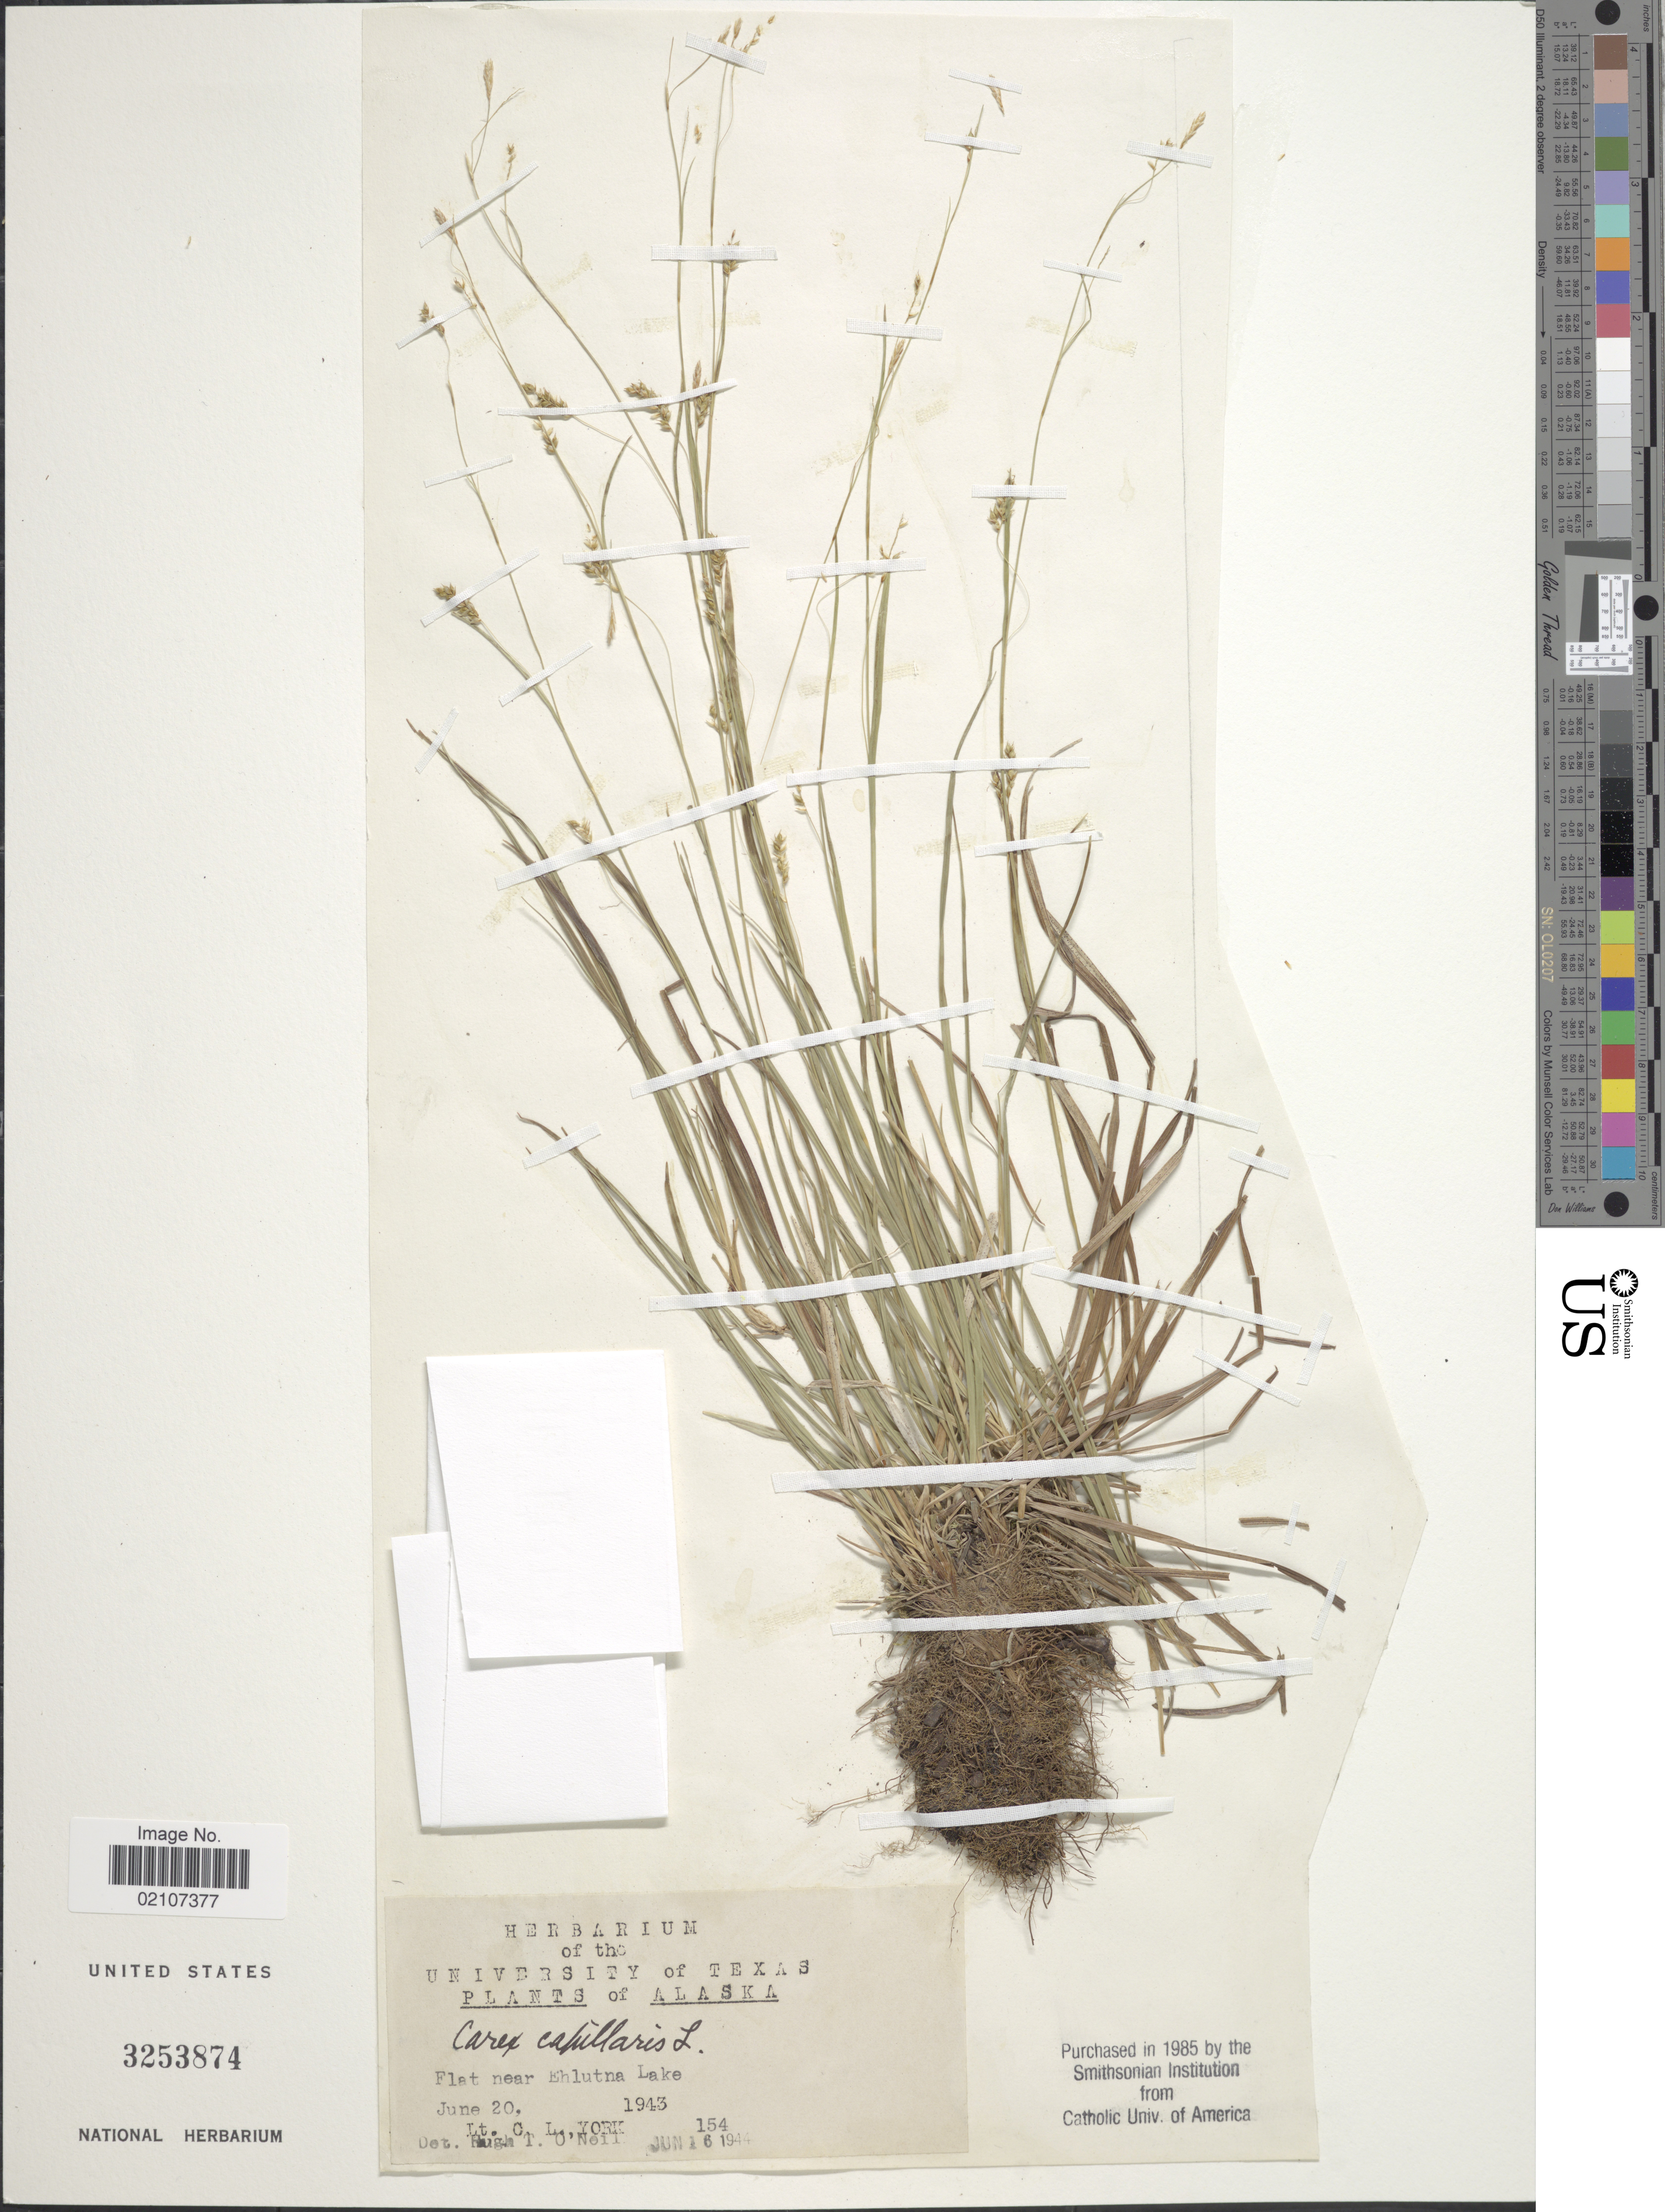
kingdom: Plantae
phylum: Tracheophyta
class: Liliopsida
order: Poales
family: Cyperaceae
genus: Carex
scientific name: Carex capillaris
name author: L.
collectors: C. L. York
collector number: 154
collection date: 1943-06-20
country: United States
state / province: Alaska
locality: Flat near Ehlutna Lake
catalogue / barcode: US 3253874